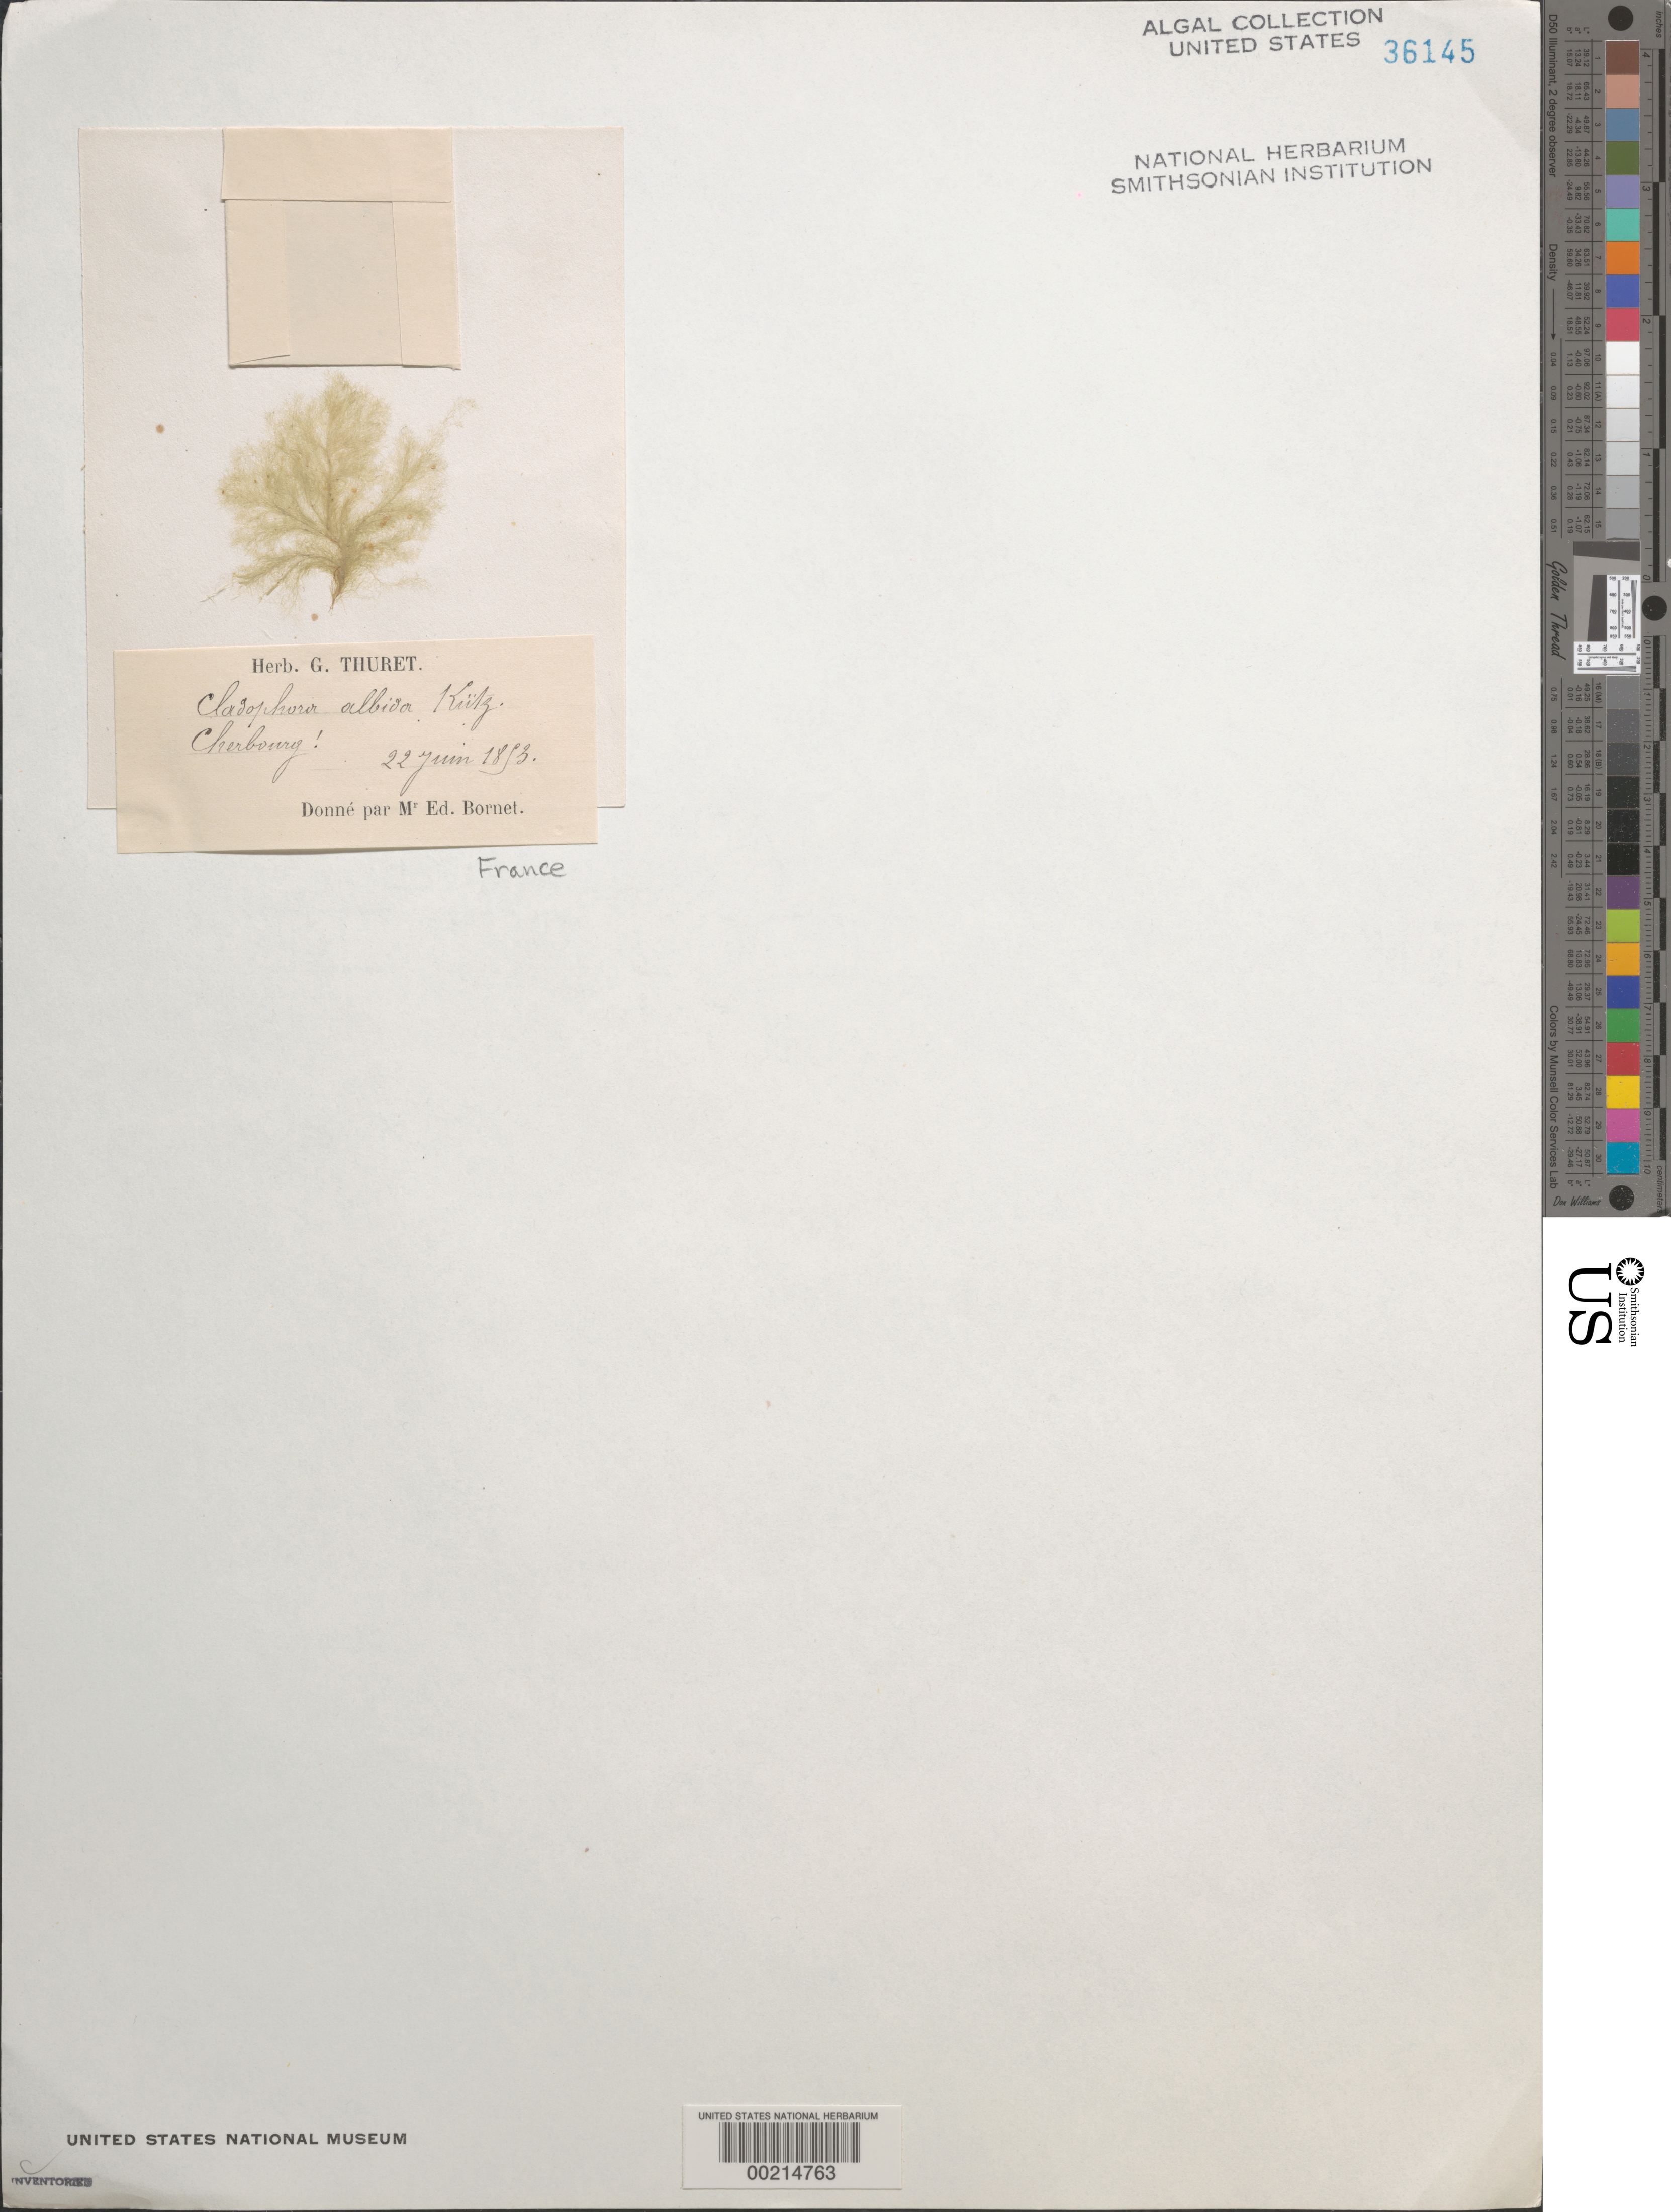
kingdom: Plantae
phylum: Chlorophyta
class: Ulvophyceae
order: Cladophorales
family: Cladophoraceae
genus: Cladophora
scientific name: Cladophora albida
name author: (Nees) Kütz.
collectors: Thuret, G. (herbarium)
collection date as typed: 22 Jun 1853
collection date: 1853-06-22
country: France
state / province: Normandie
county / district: Manche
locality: Cherbourg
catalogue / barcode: US 36145